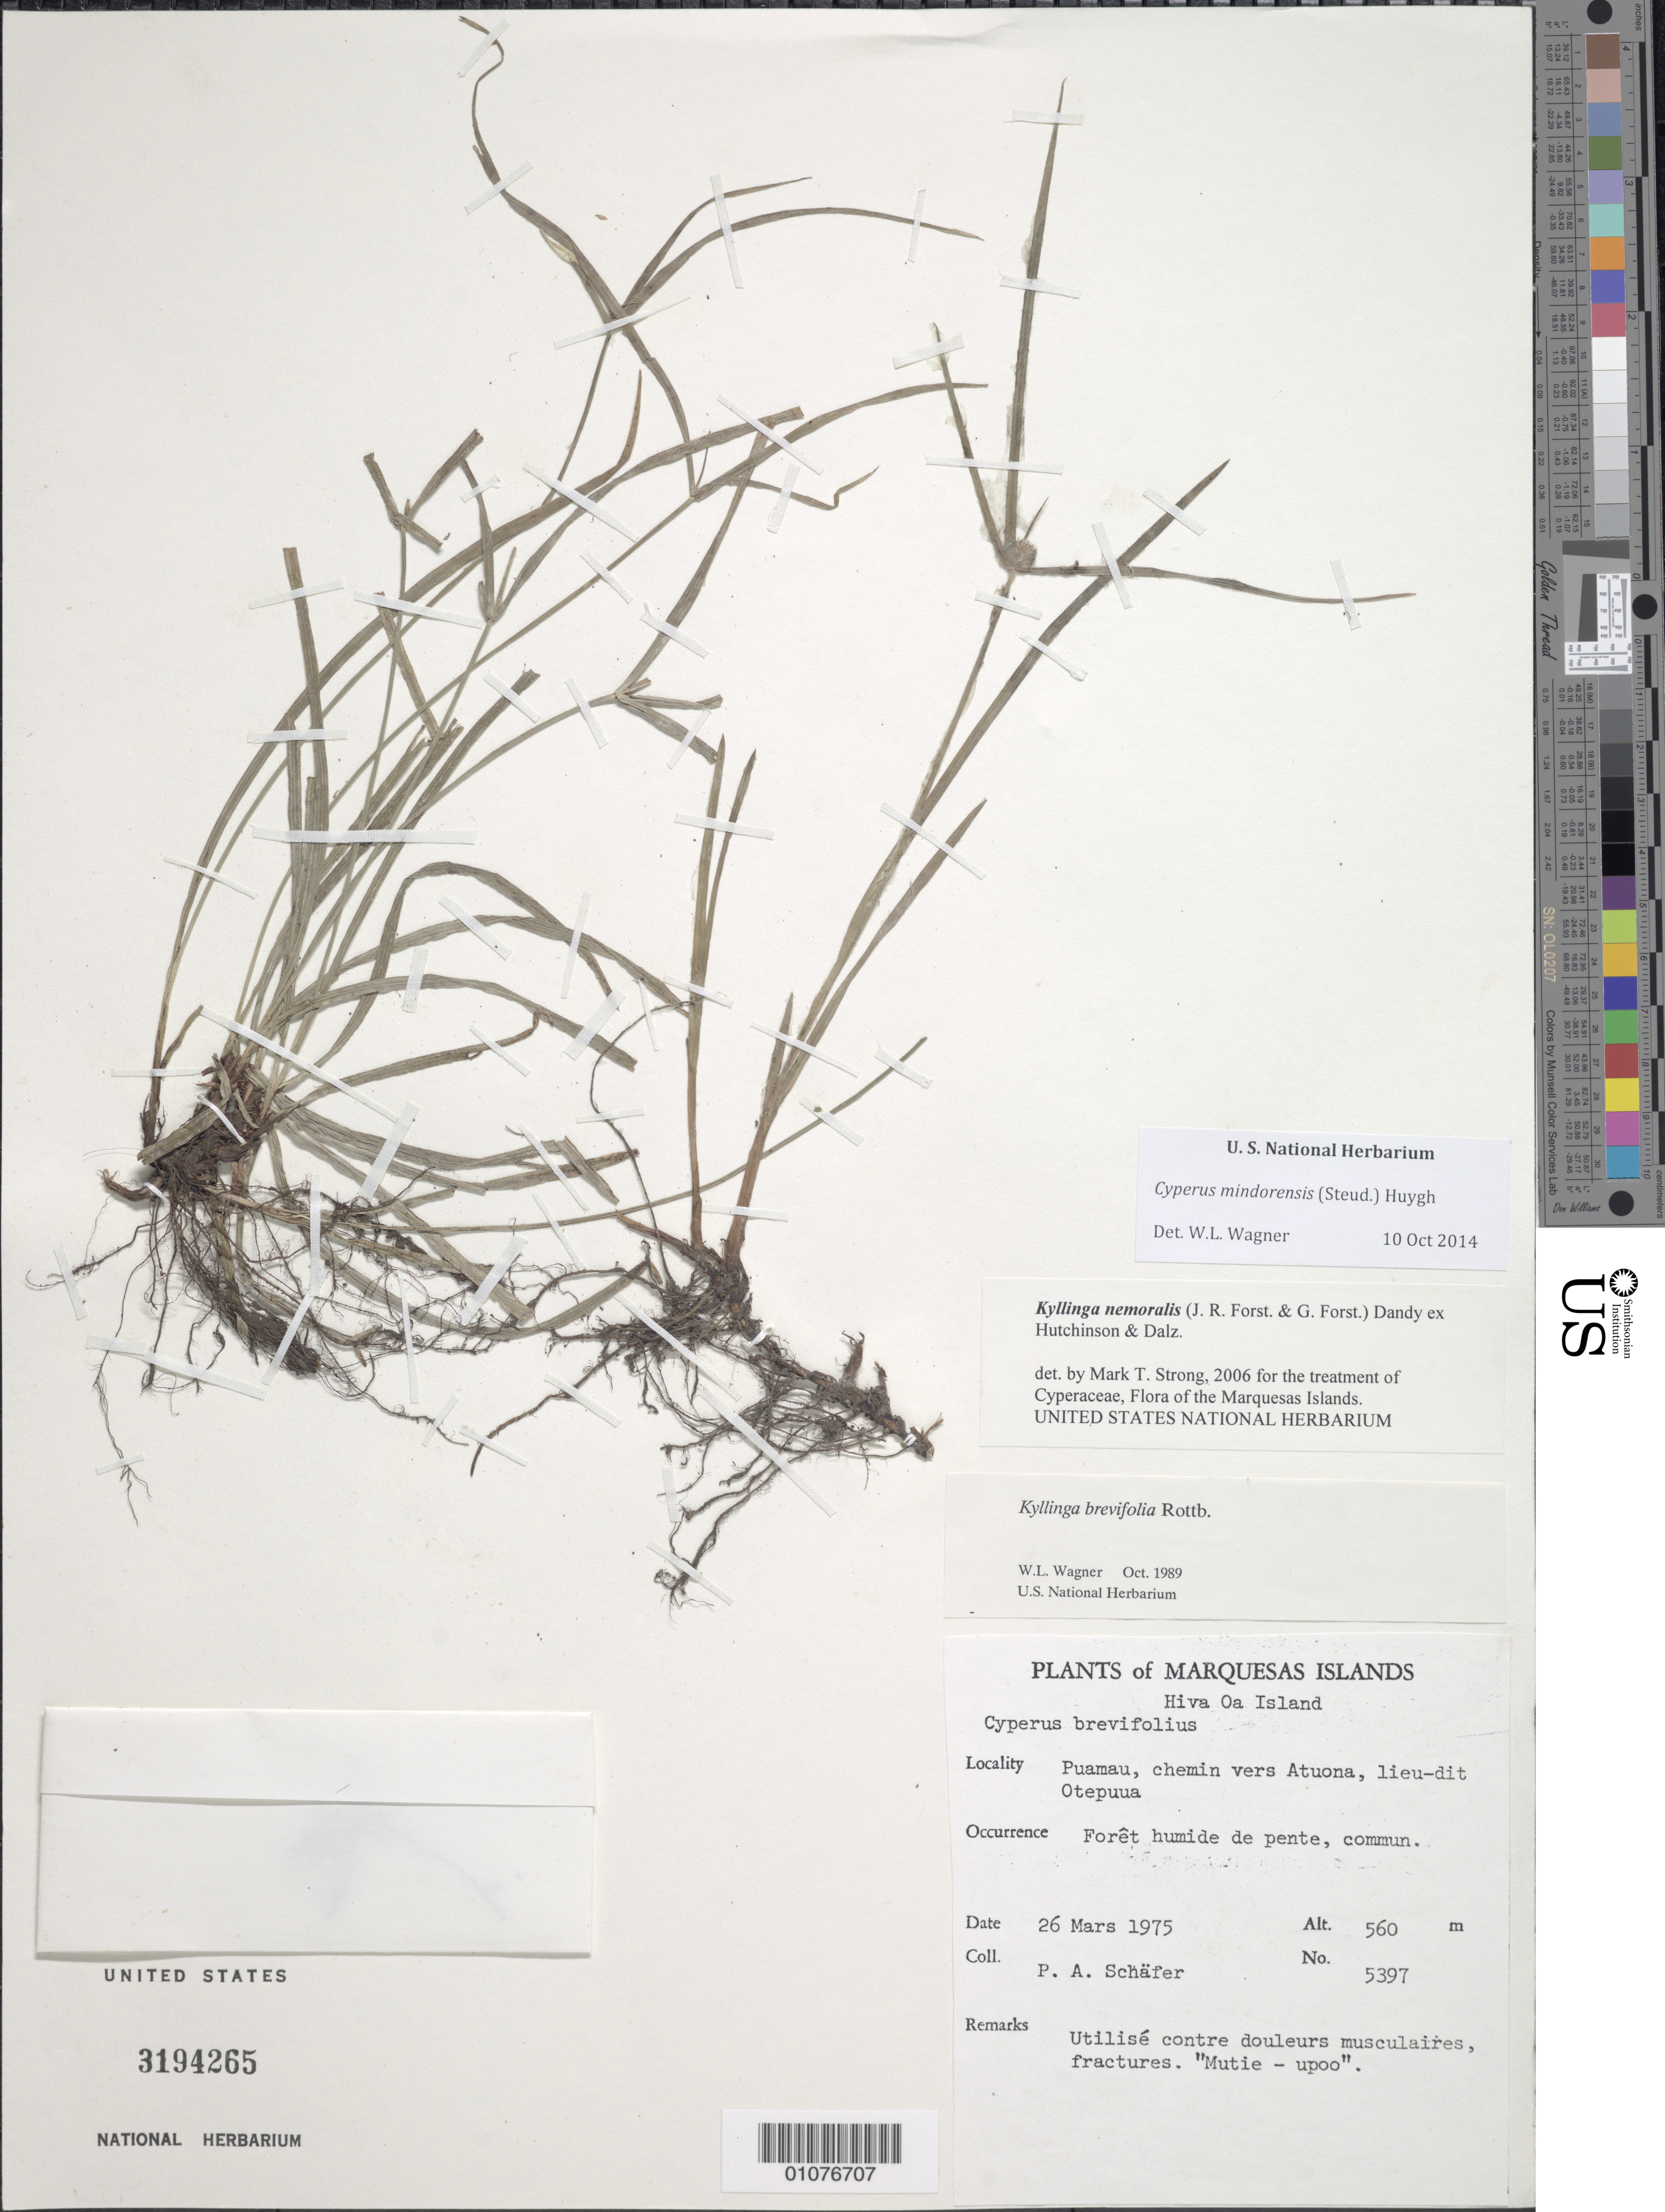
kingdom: Plantae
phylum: Tracheophyta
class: Liliopsida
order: Poales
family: Cyperaceae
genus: Cyperus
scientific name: Cyperus mindorensis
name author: (Steud.) Huygh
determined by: Wagner, W. L., (BOT), Smithsonian Institution - National Museum of Natural History (UNITED STATES)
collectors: P. A. Schäfer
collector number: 5397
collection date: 1975-03-26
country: French Polynesia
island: Hiva Oa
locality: Puamau, chemin vers Atuona, lieu-dit Otepuua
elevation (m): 550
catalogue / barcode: US 3194265